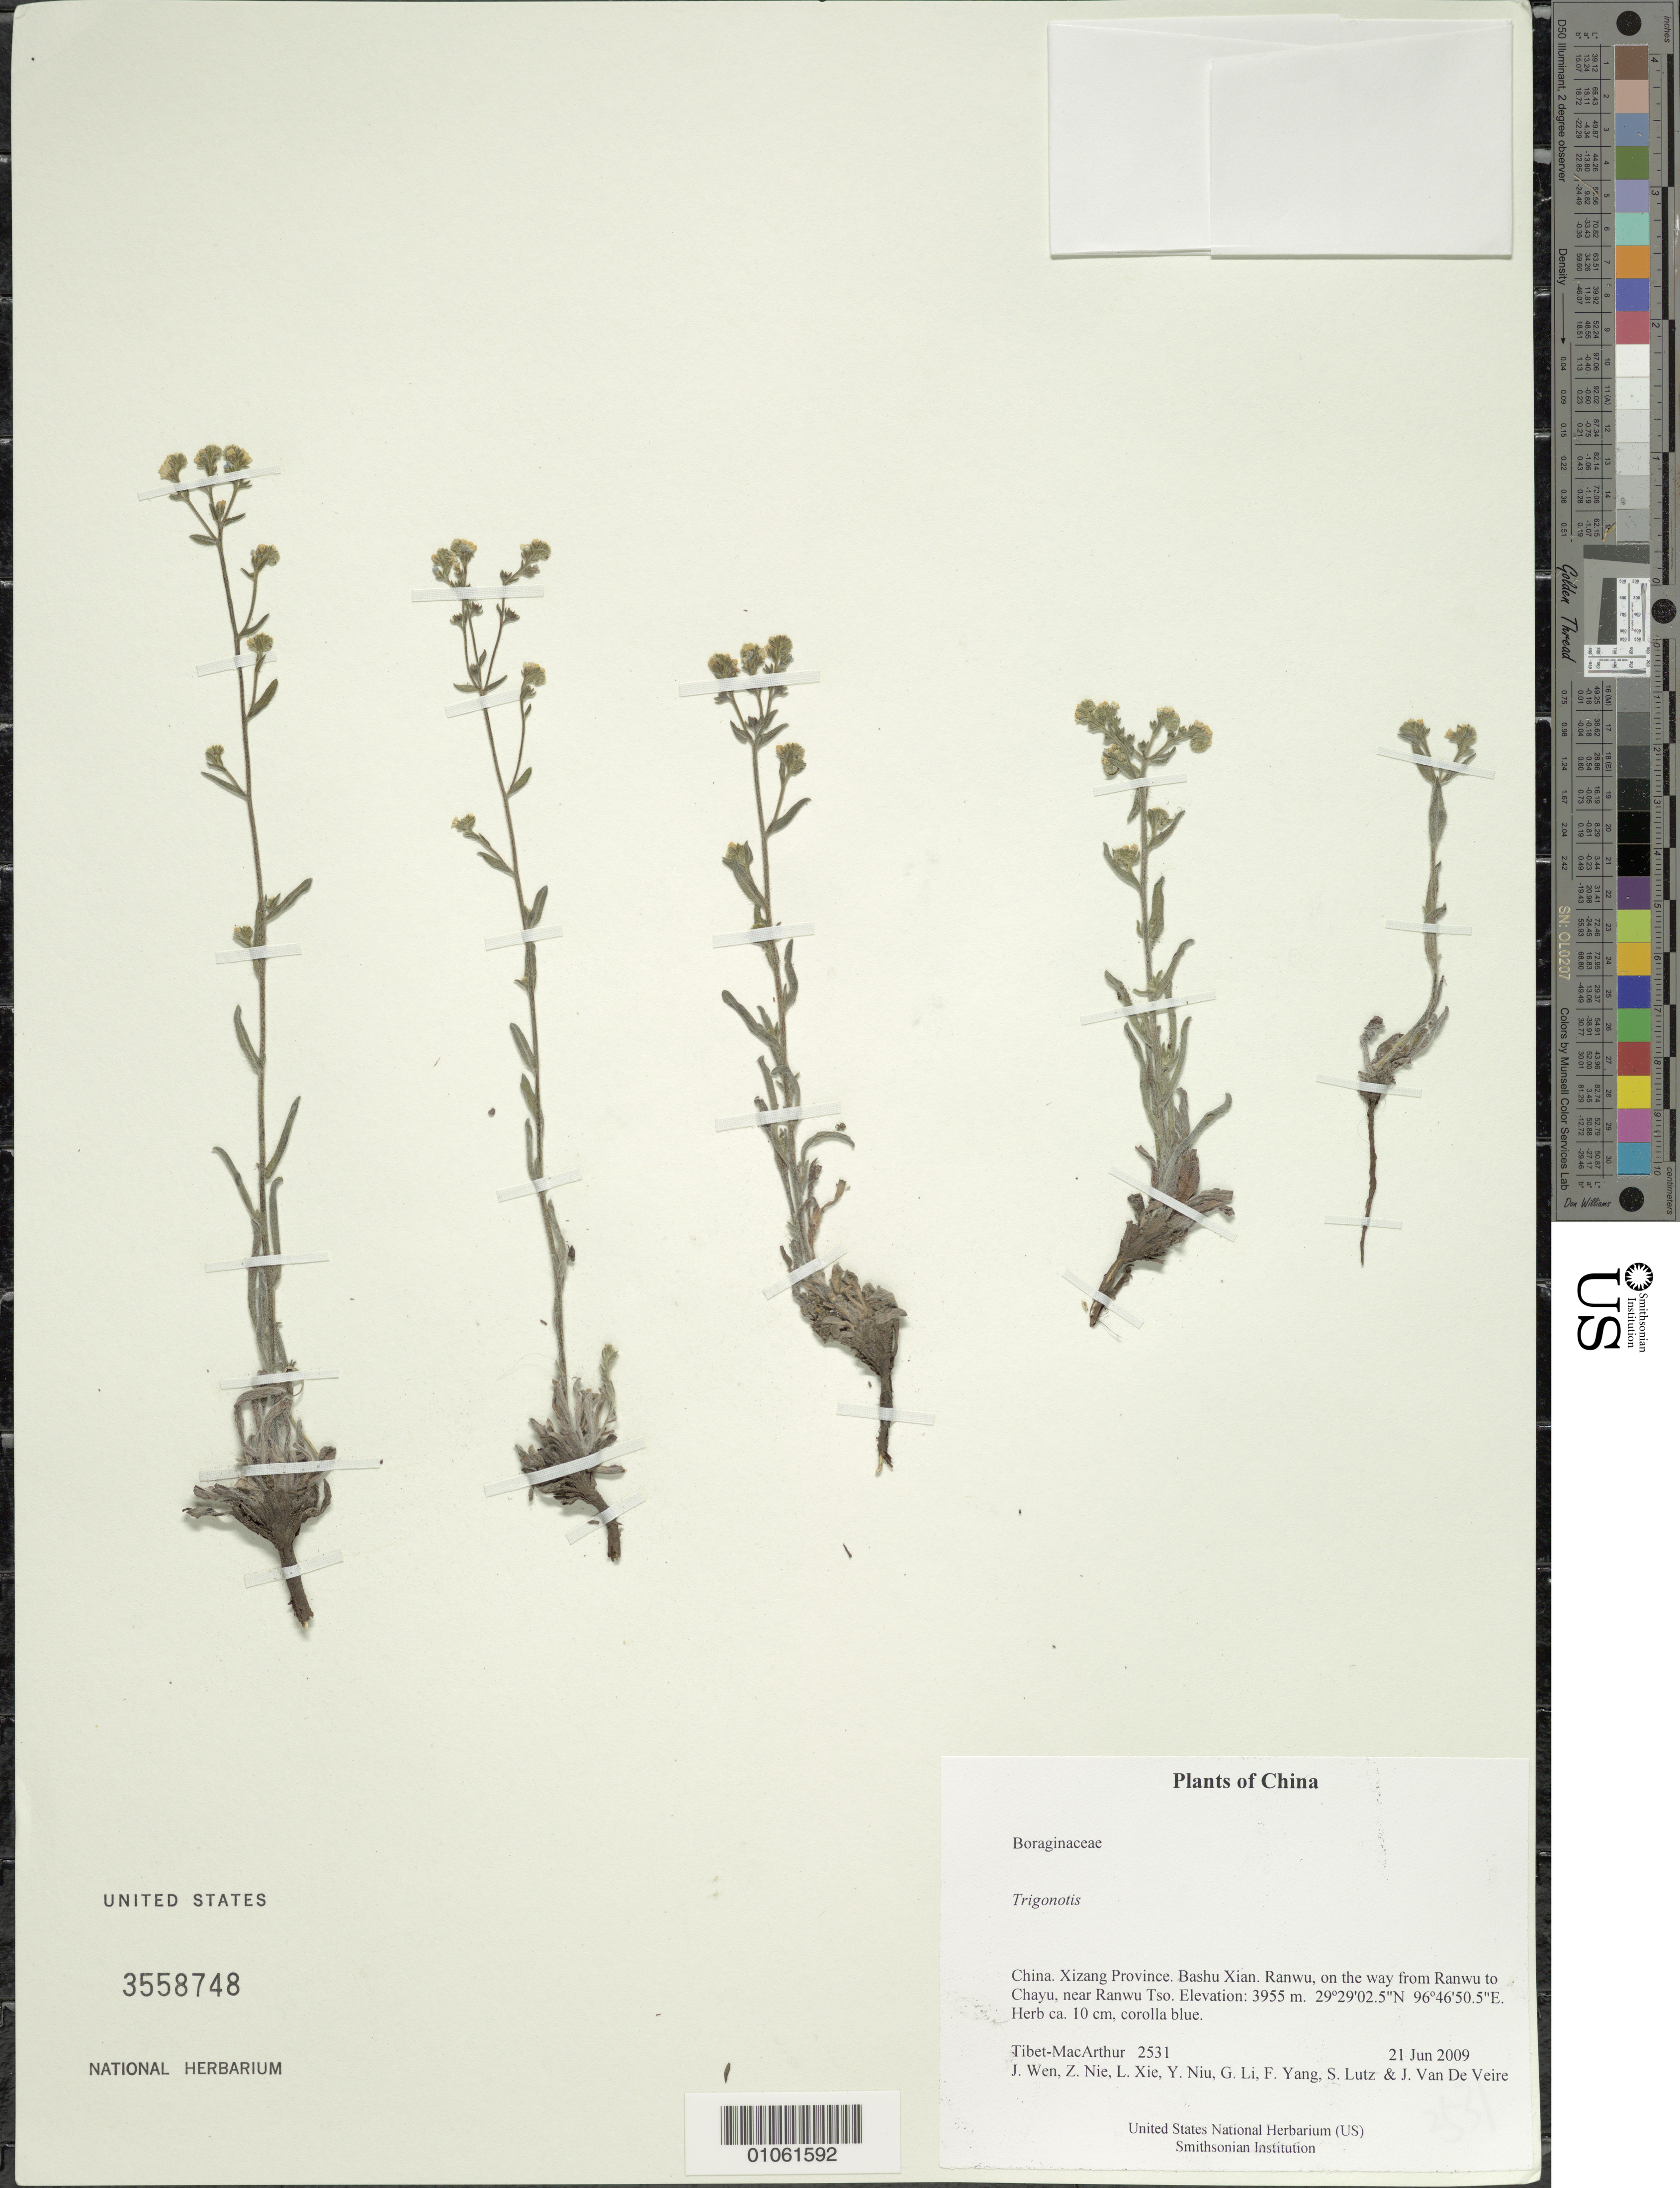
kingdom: Plantae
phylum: Tracheophyta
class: Magnoliopsida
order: Boraginales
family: Boraginaceae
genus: Trigonotis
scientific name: Trigonotis sp.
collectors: Tibet-MacArthur, J. Wen, Z. Nie, L. Xie, Y. Niu, G. Li, F. Yang, S. Lutz & J. Van De Veire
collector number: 2531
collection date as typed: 21 Jun 2009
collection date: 2009-06-21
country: China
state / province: Xizang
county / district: Bashu Xian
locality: Ranwu, on the way from Ranwu to Chayu, near Ranwu Tso.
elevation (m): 3955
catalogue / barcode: US 3558748